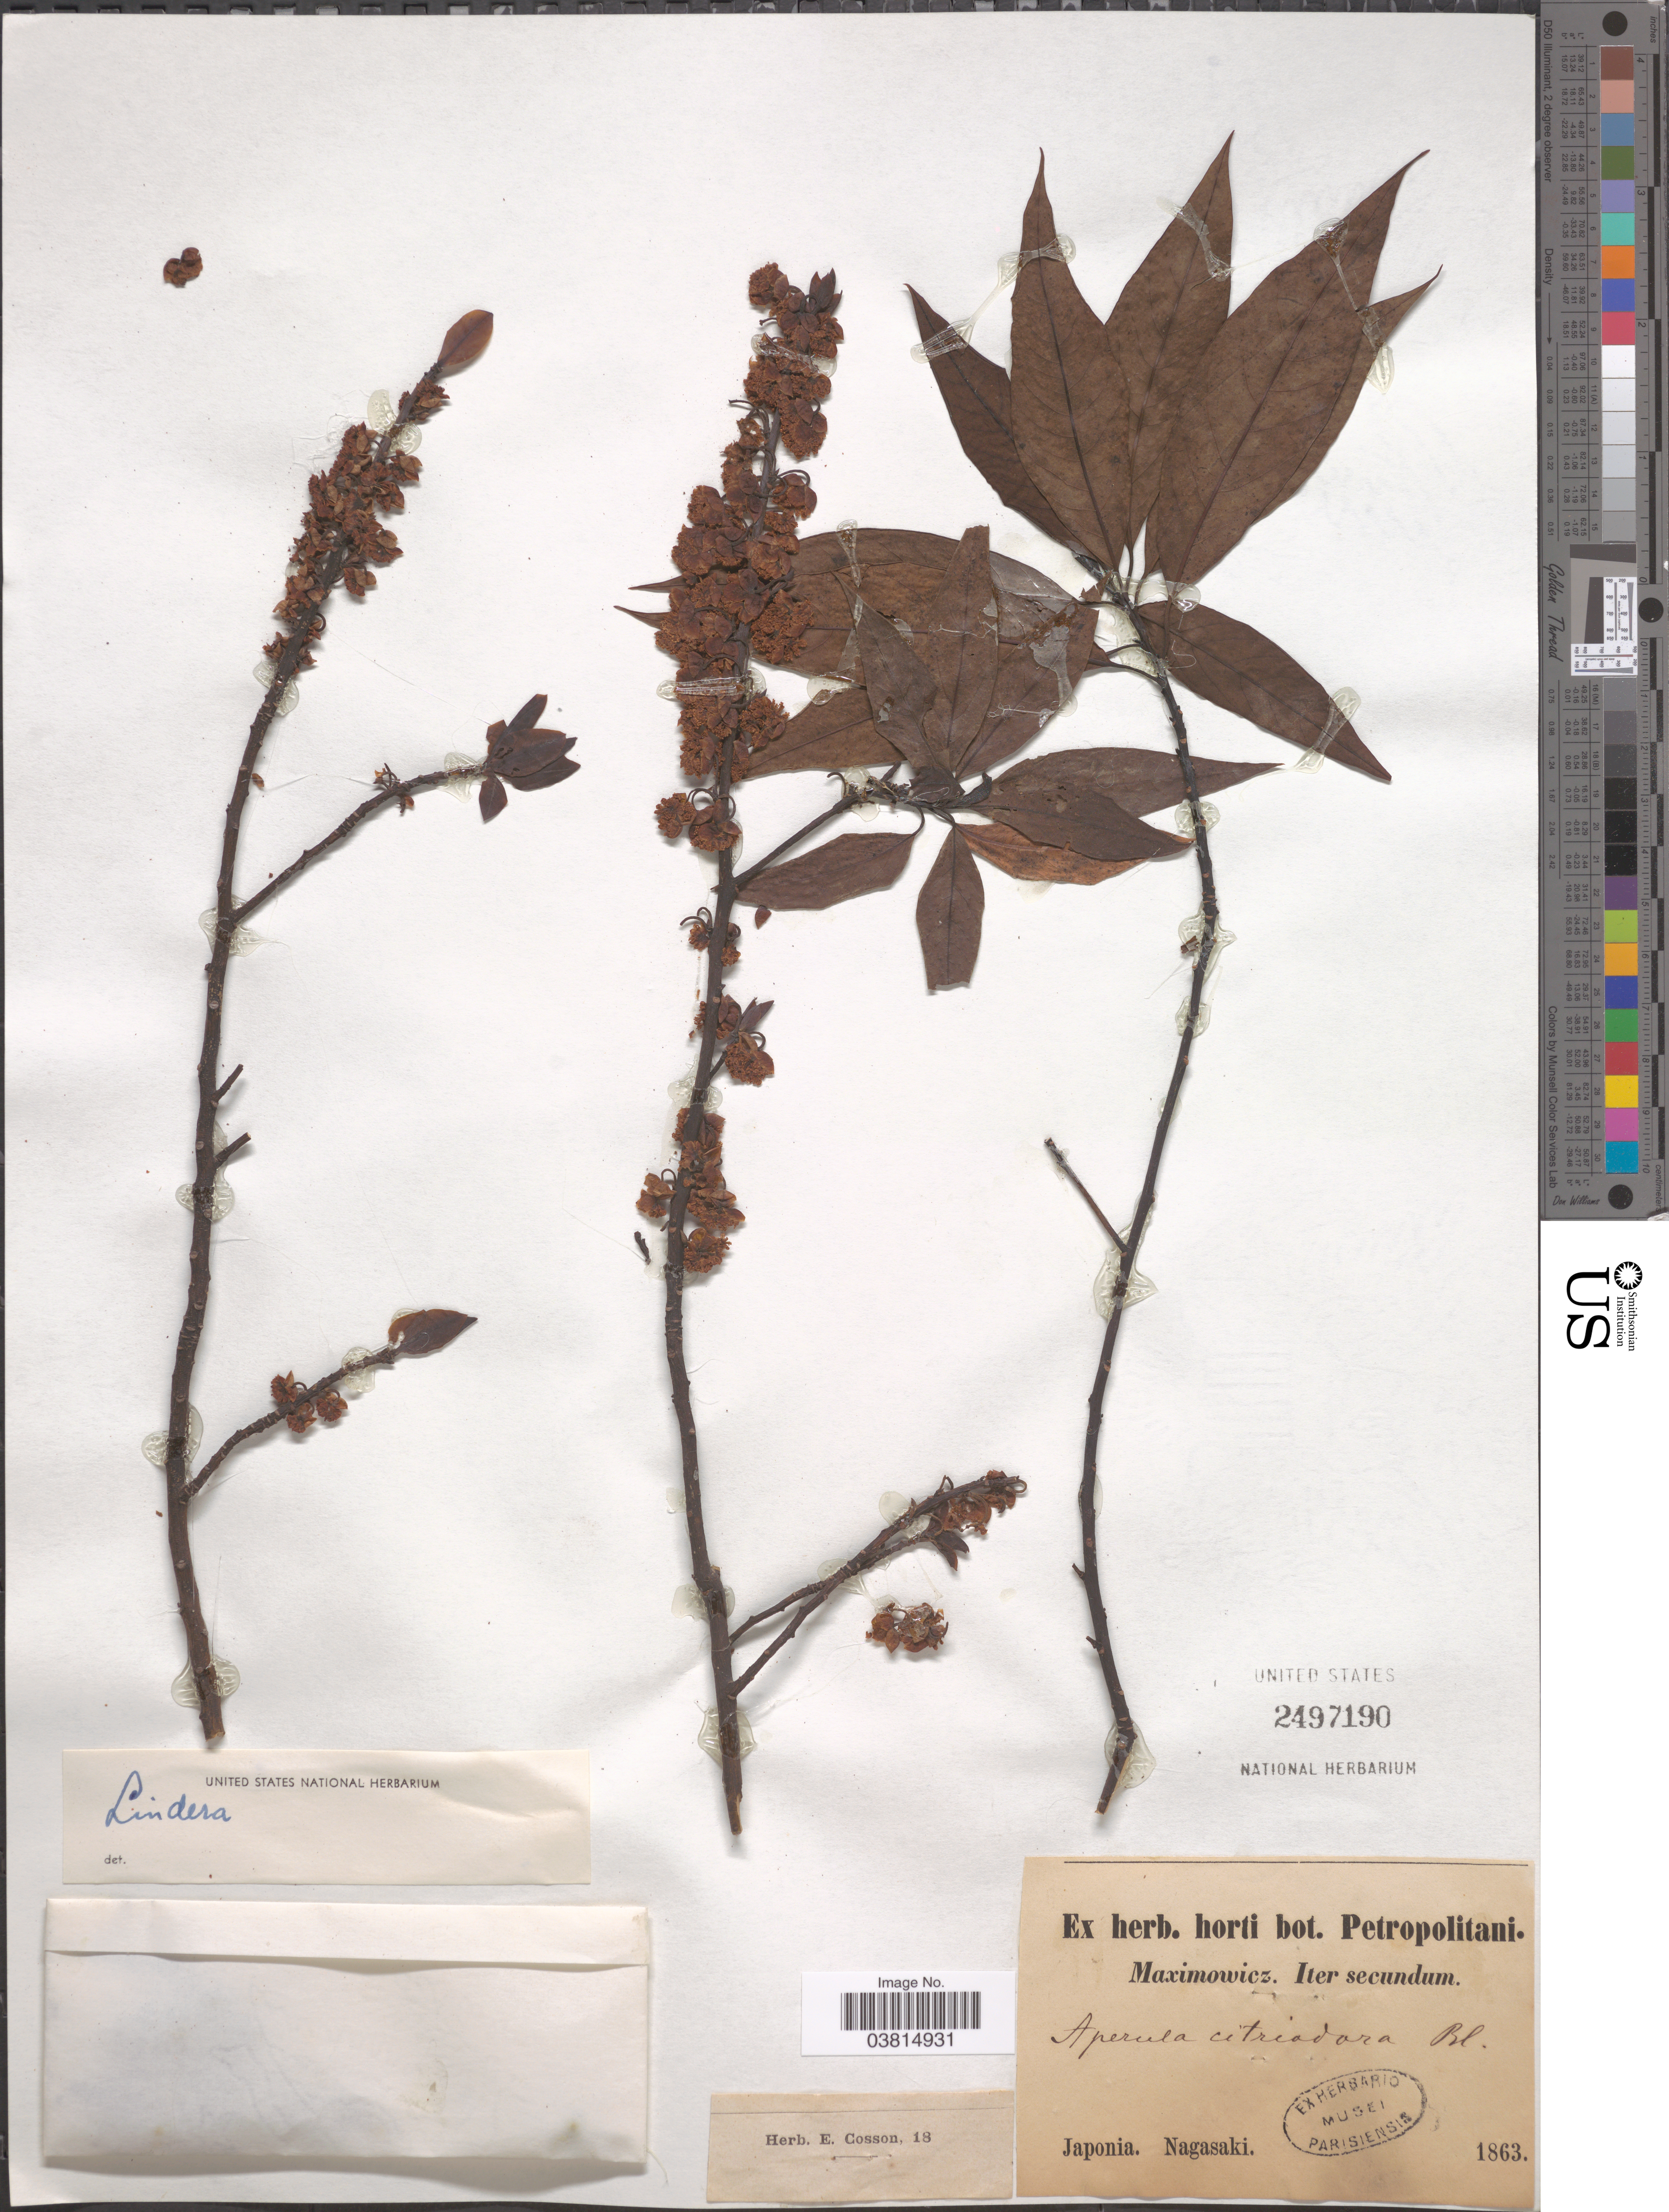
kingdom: Plantae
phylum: Tracheophyta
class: Magnoliopsida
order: Laurales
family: Lauraceae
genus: Lindera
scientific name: Lindera citrata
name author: Koidz.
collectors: Maximowicz, --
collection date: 1863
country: Japan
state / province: Nagasaki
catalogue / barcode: US 2497190